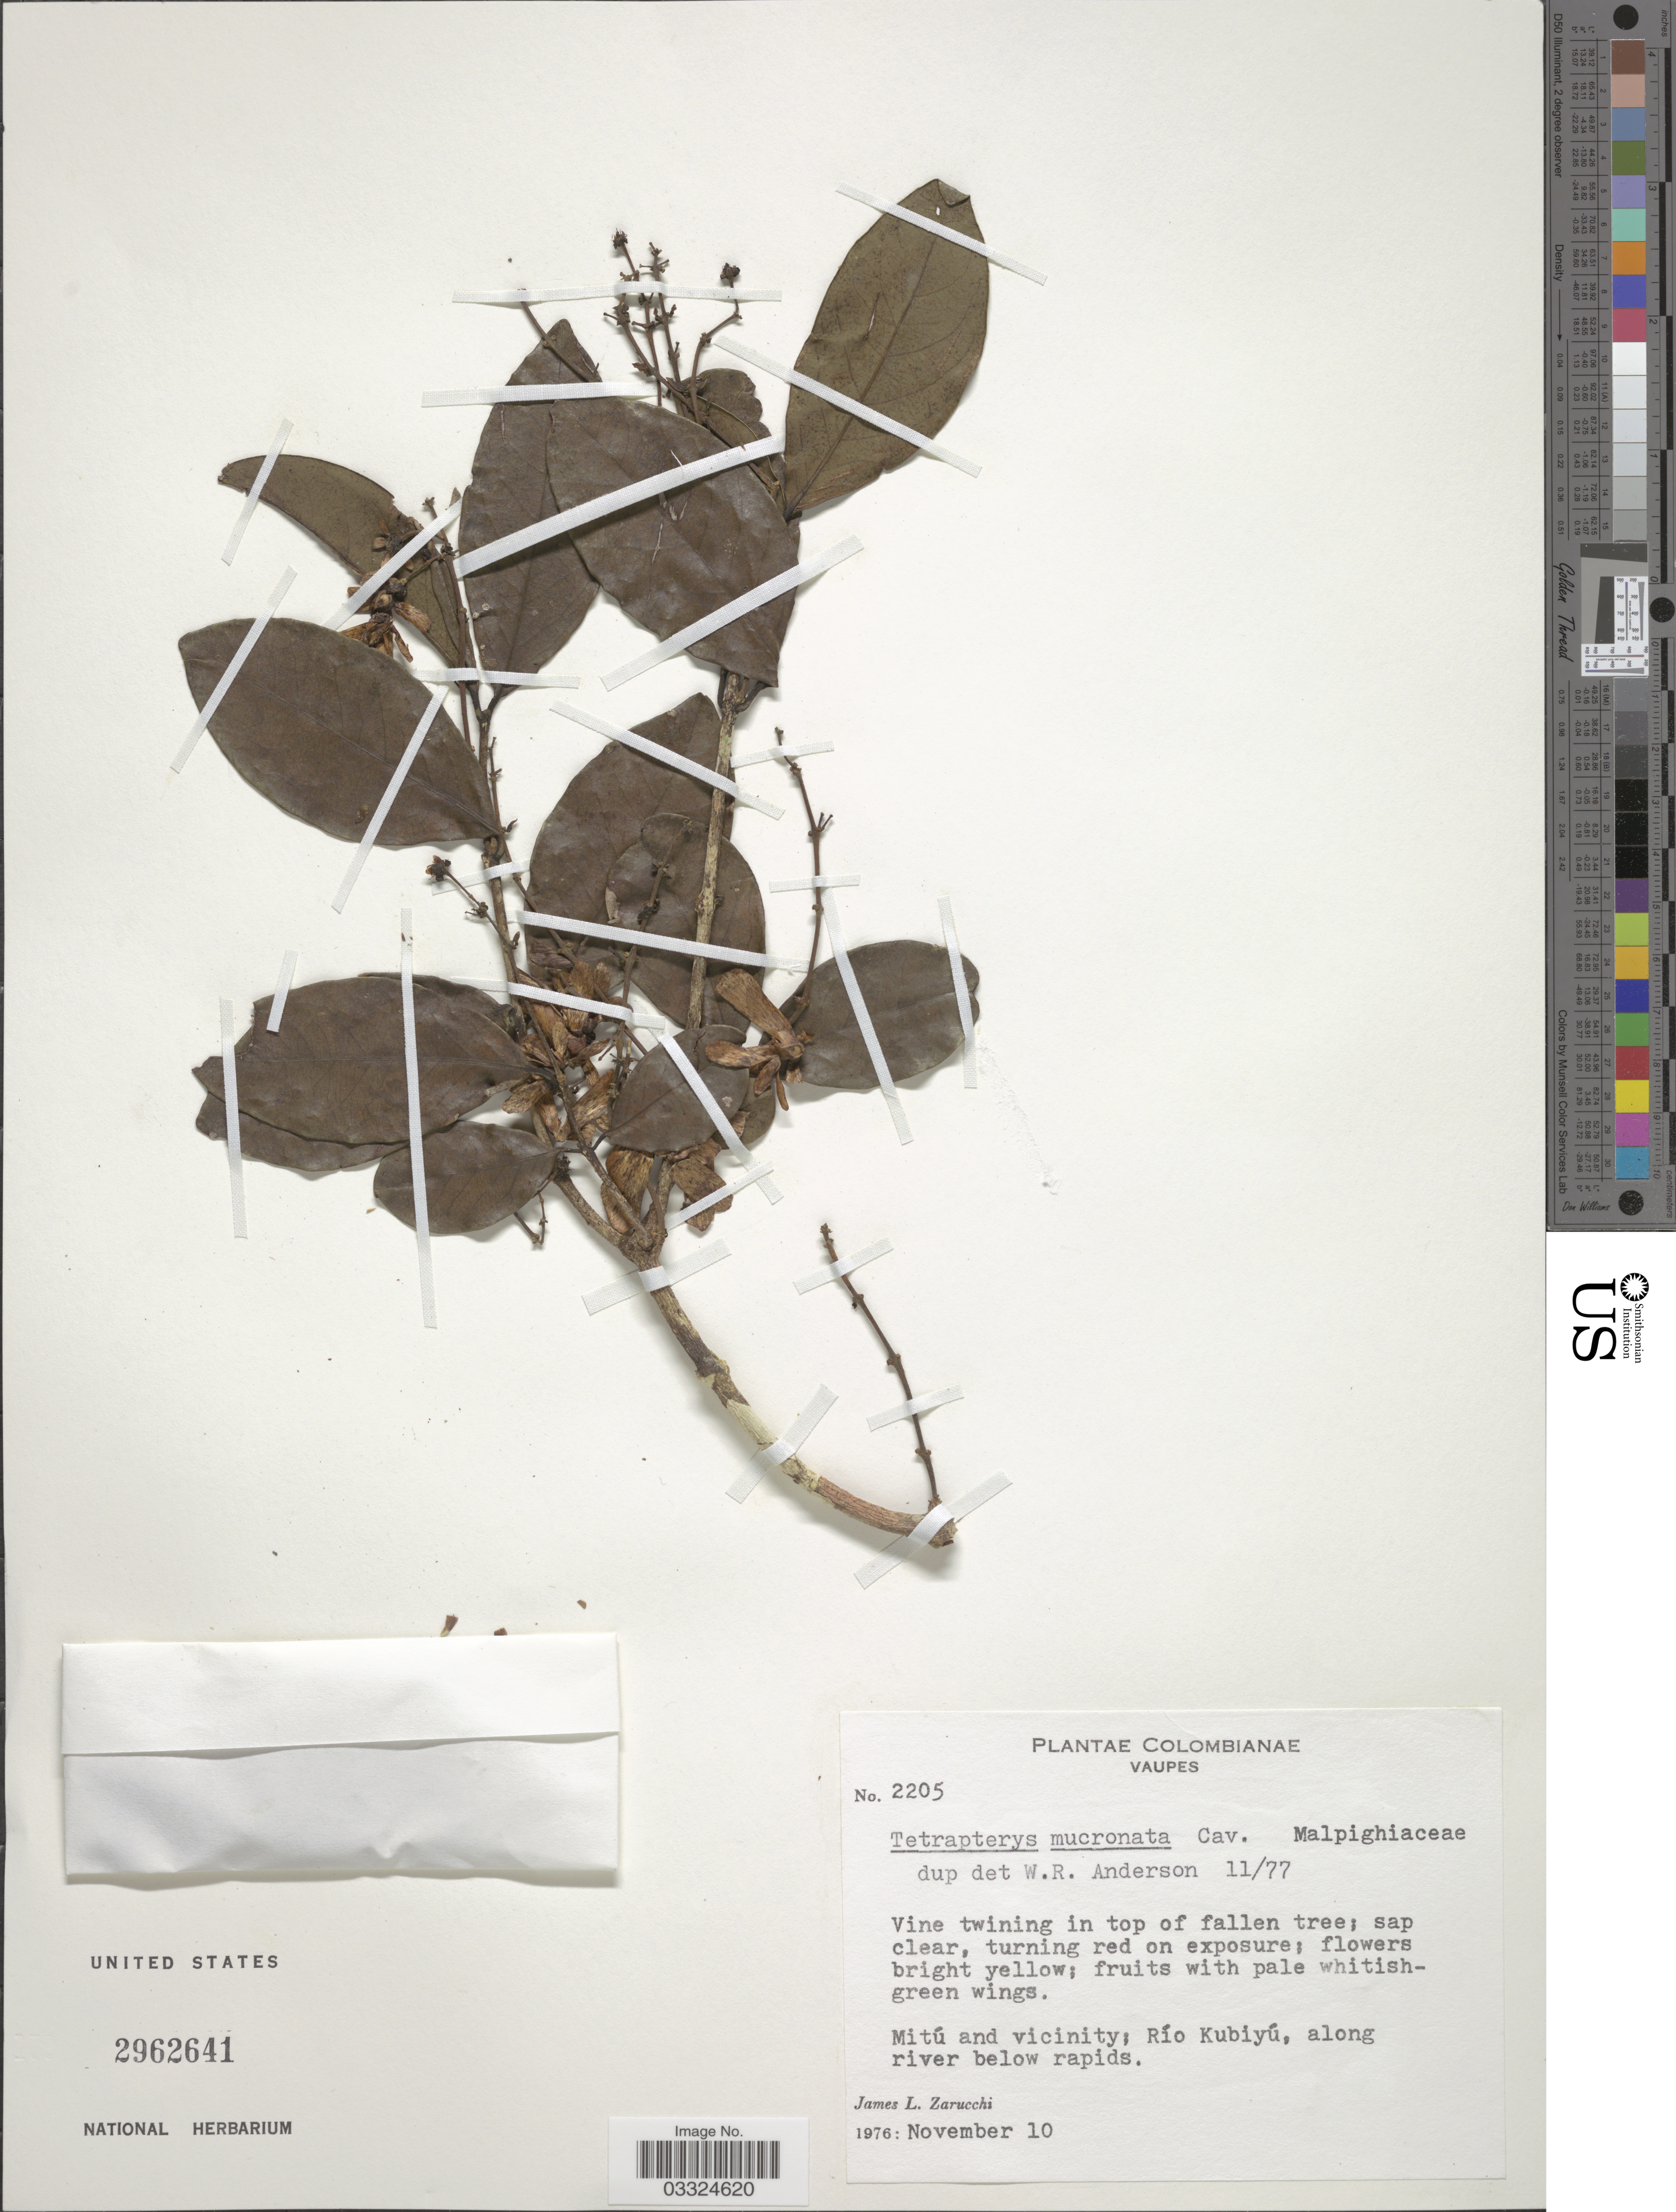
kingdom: Plantae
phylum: Tracheophyta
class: Magnoliopsida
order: Malpighiales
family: Malpighiaceae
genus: Tetrapterys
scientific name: Tetrapterys mucronata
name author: Cav.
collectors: J. L. Zarucchi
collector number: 2205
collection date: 1976-11-10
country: Colombia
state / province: Vaupés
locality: Mitú and vicinity; Río Kubiyú, along river below rapids.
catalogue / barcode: US 2962641